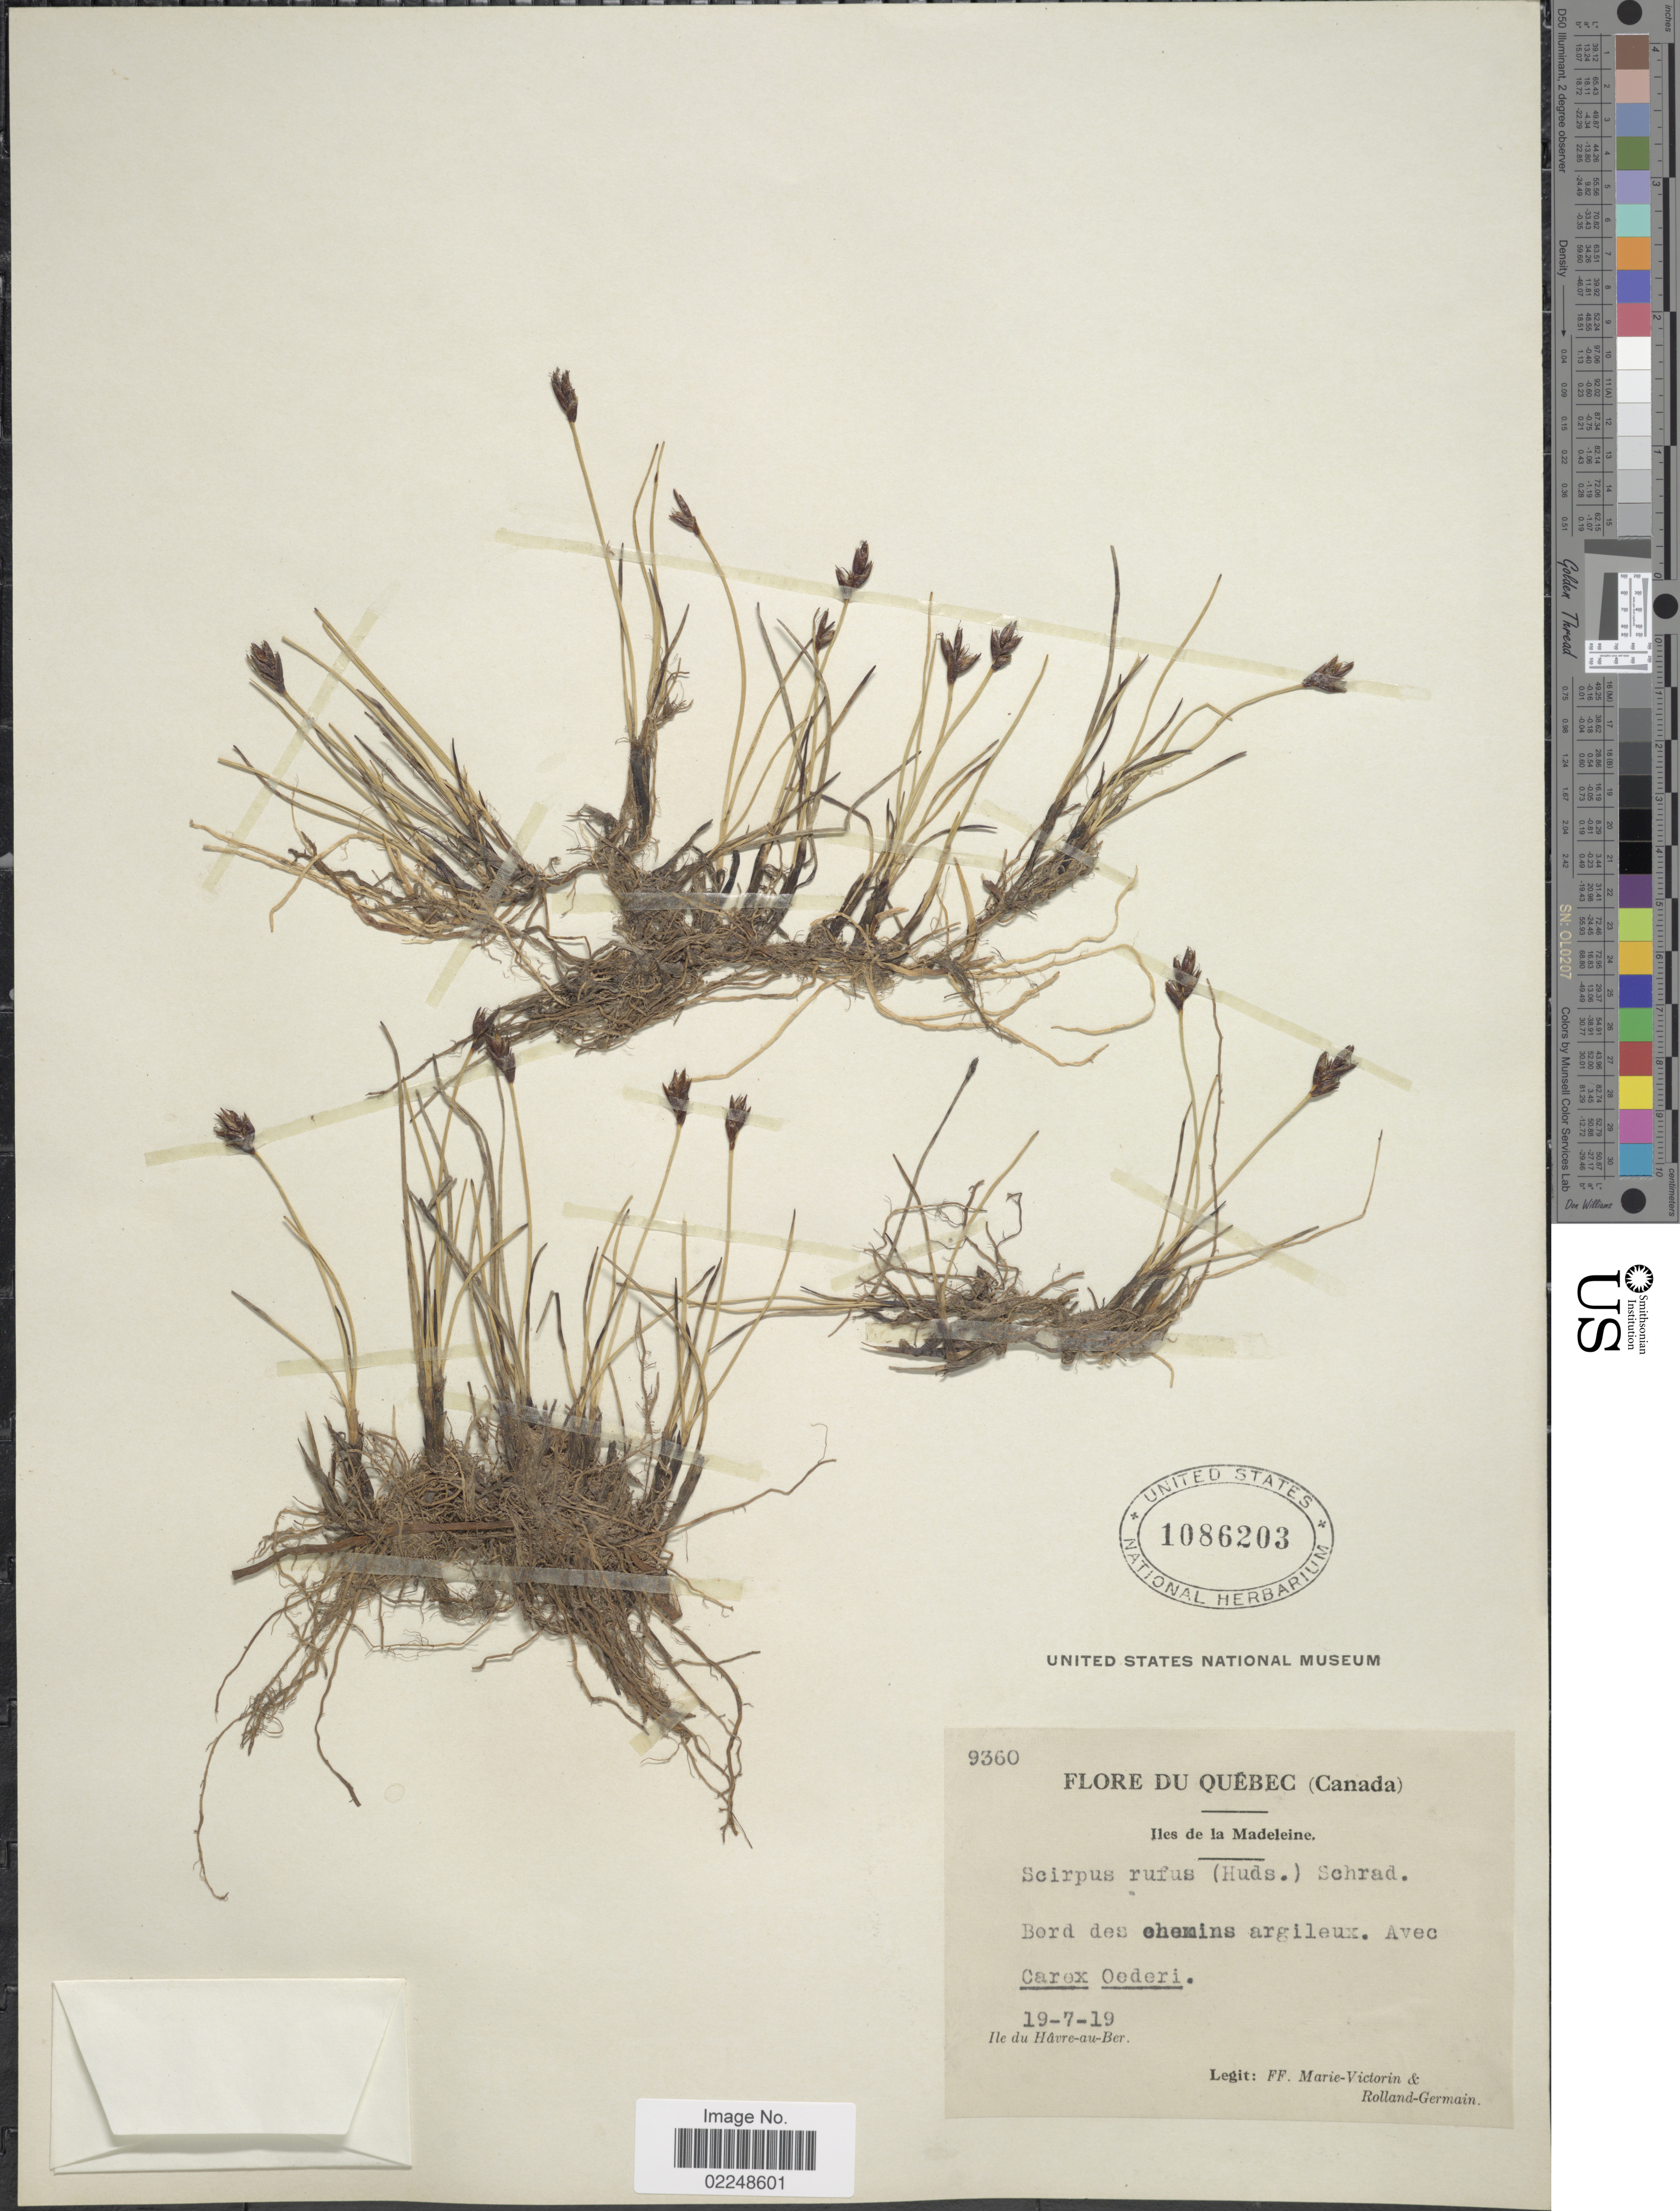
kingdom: Plantae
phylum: Tracheophyta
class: Liliopsida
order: Poales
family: Cyperaceae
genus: Blysmopsis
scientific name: Blysmopsis rufa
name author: (Huds.) Oteng-Yeb.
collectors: F. Marie-Victorin & Rolland-Germain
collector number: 9360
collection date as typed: Transcribed d/m/y: 19/7/19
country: Canada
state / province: Quebec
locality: Iles de la Madeleine, Ile du Havre-au-Ber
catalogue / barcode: US 1086203